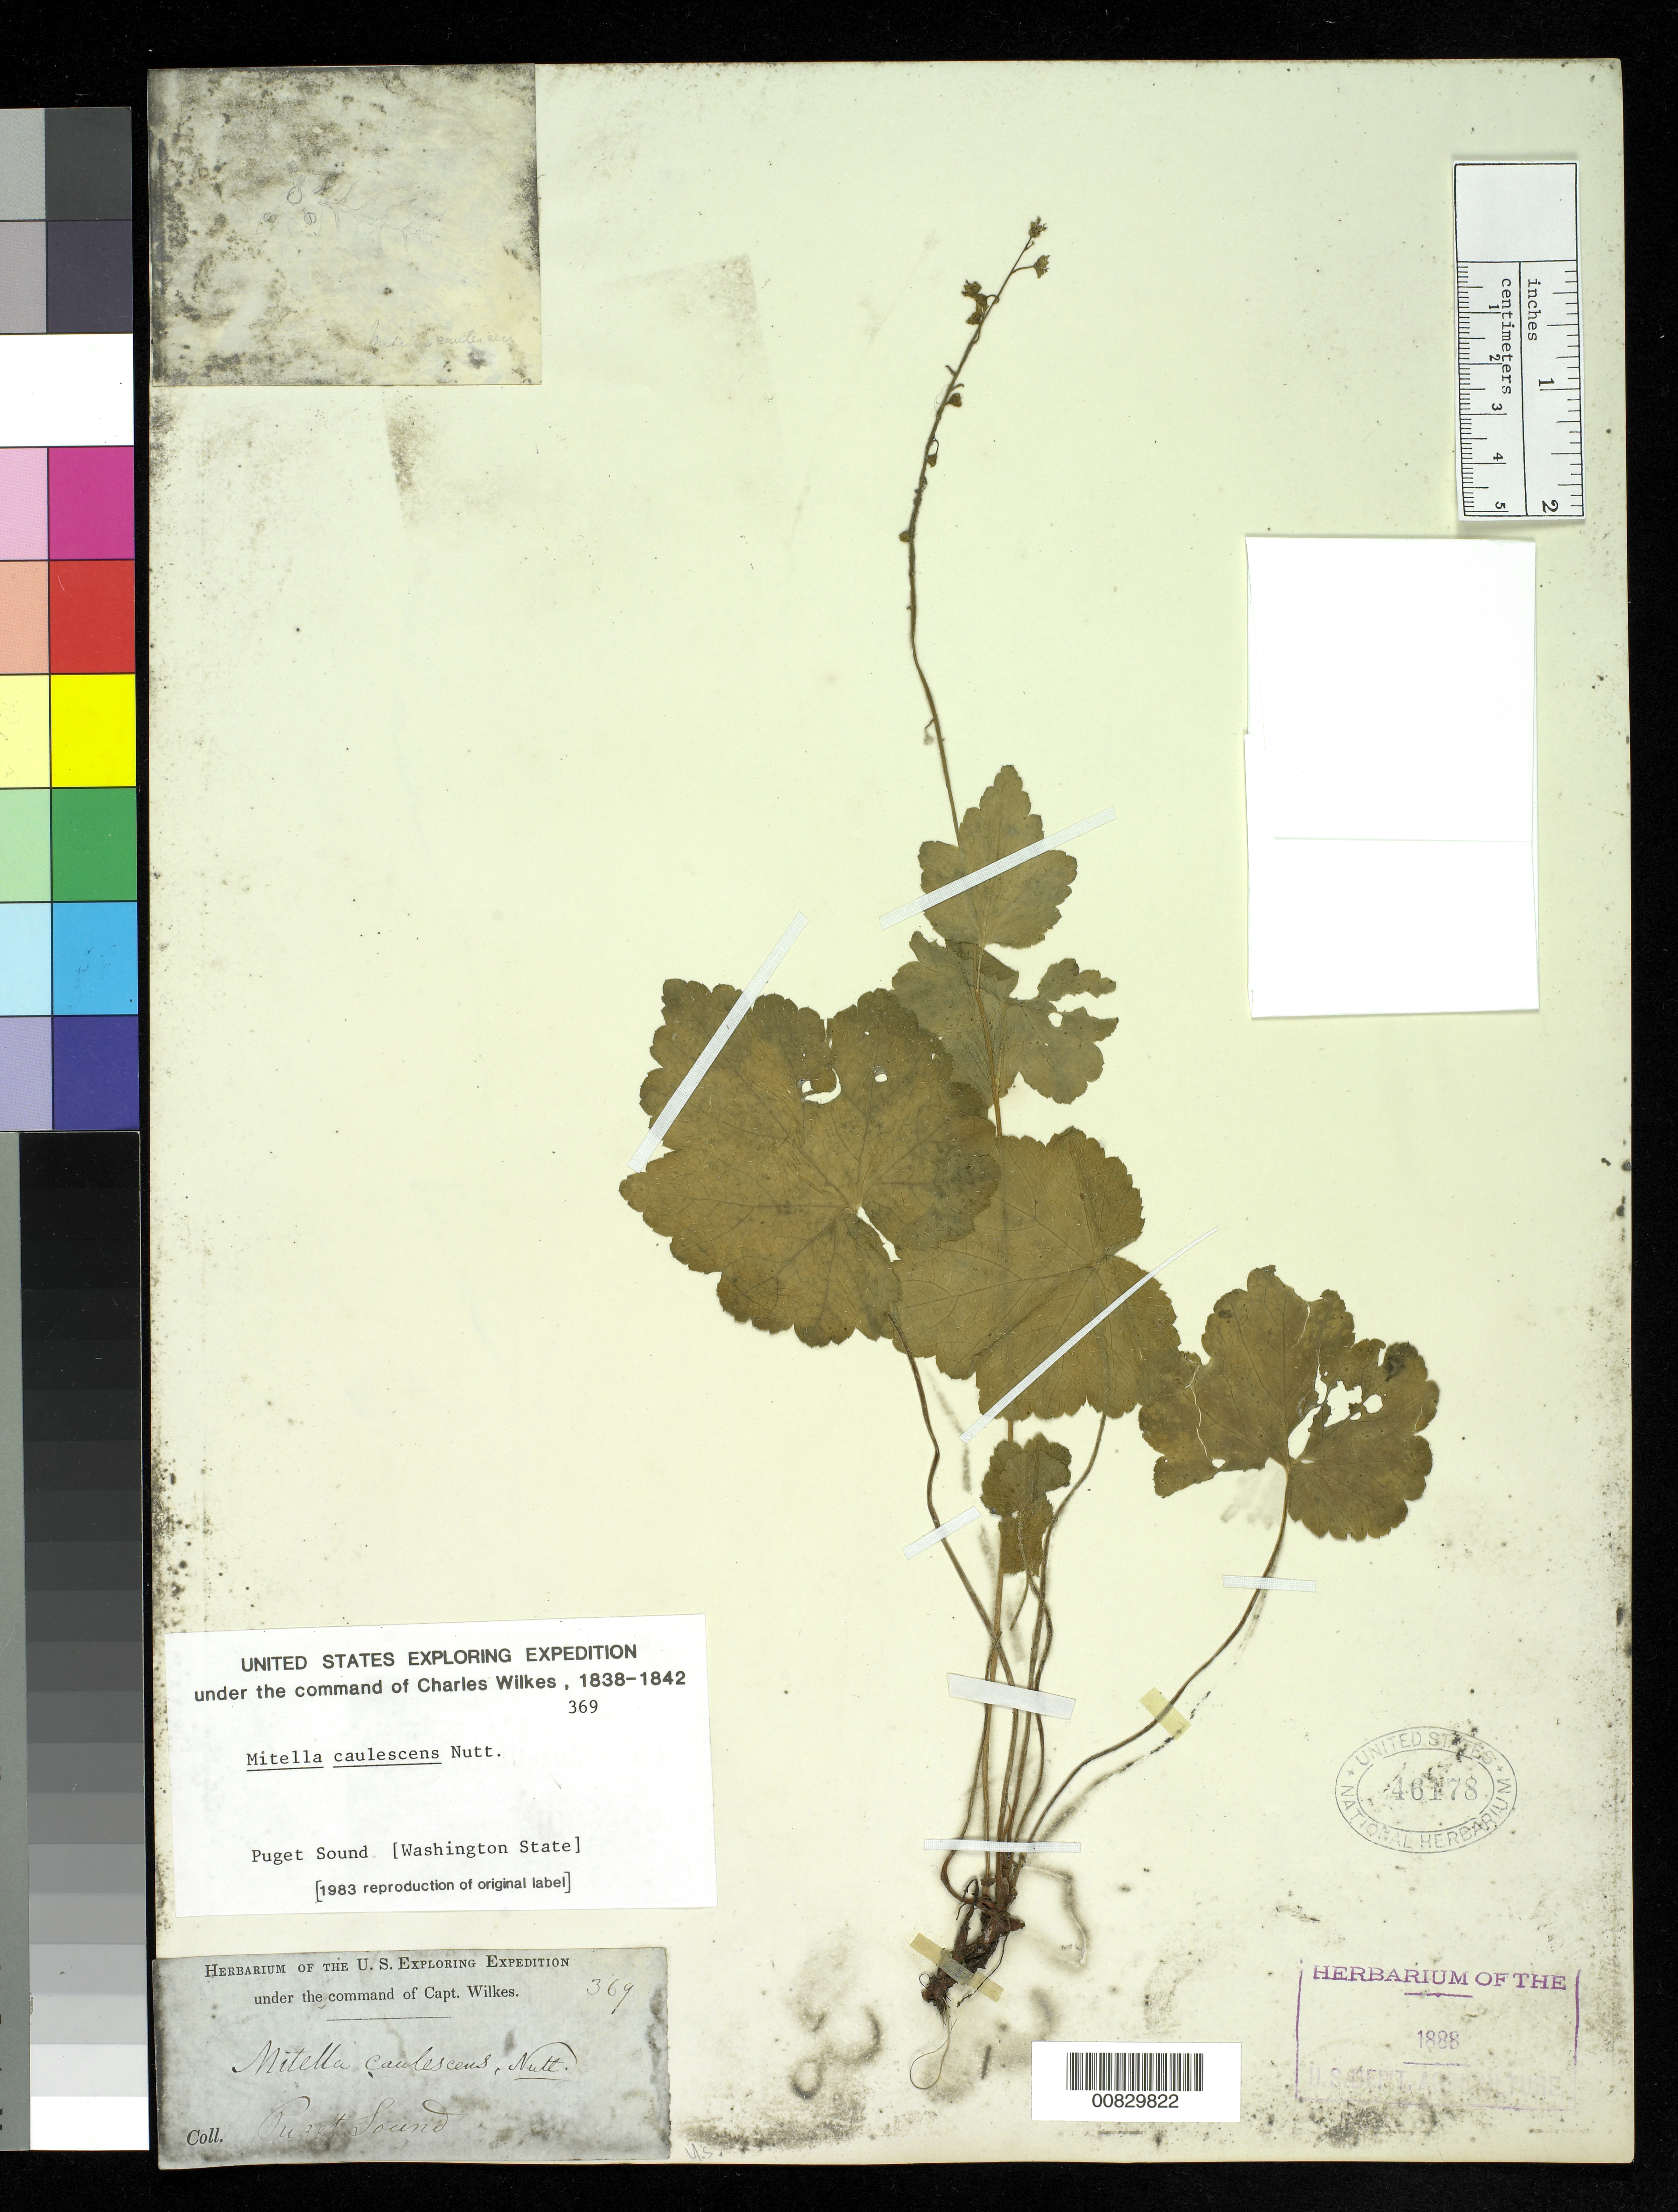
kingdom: Plantae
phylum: Tracheophyta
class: Magnoliopsida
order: Saxifragales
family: Saxifragaceae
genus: Mitella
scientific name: Mitella caulescens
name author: (Nutt.) Howell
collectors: Wilkes Explor. Exped.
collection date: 1838/1842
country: United States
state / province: Washington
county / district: King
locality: Puget Sound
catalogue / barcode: US 46178